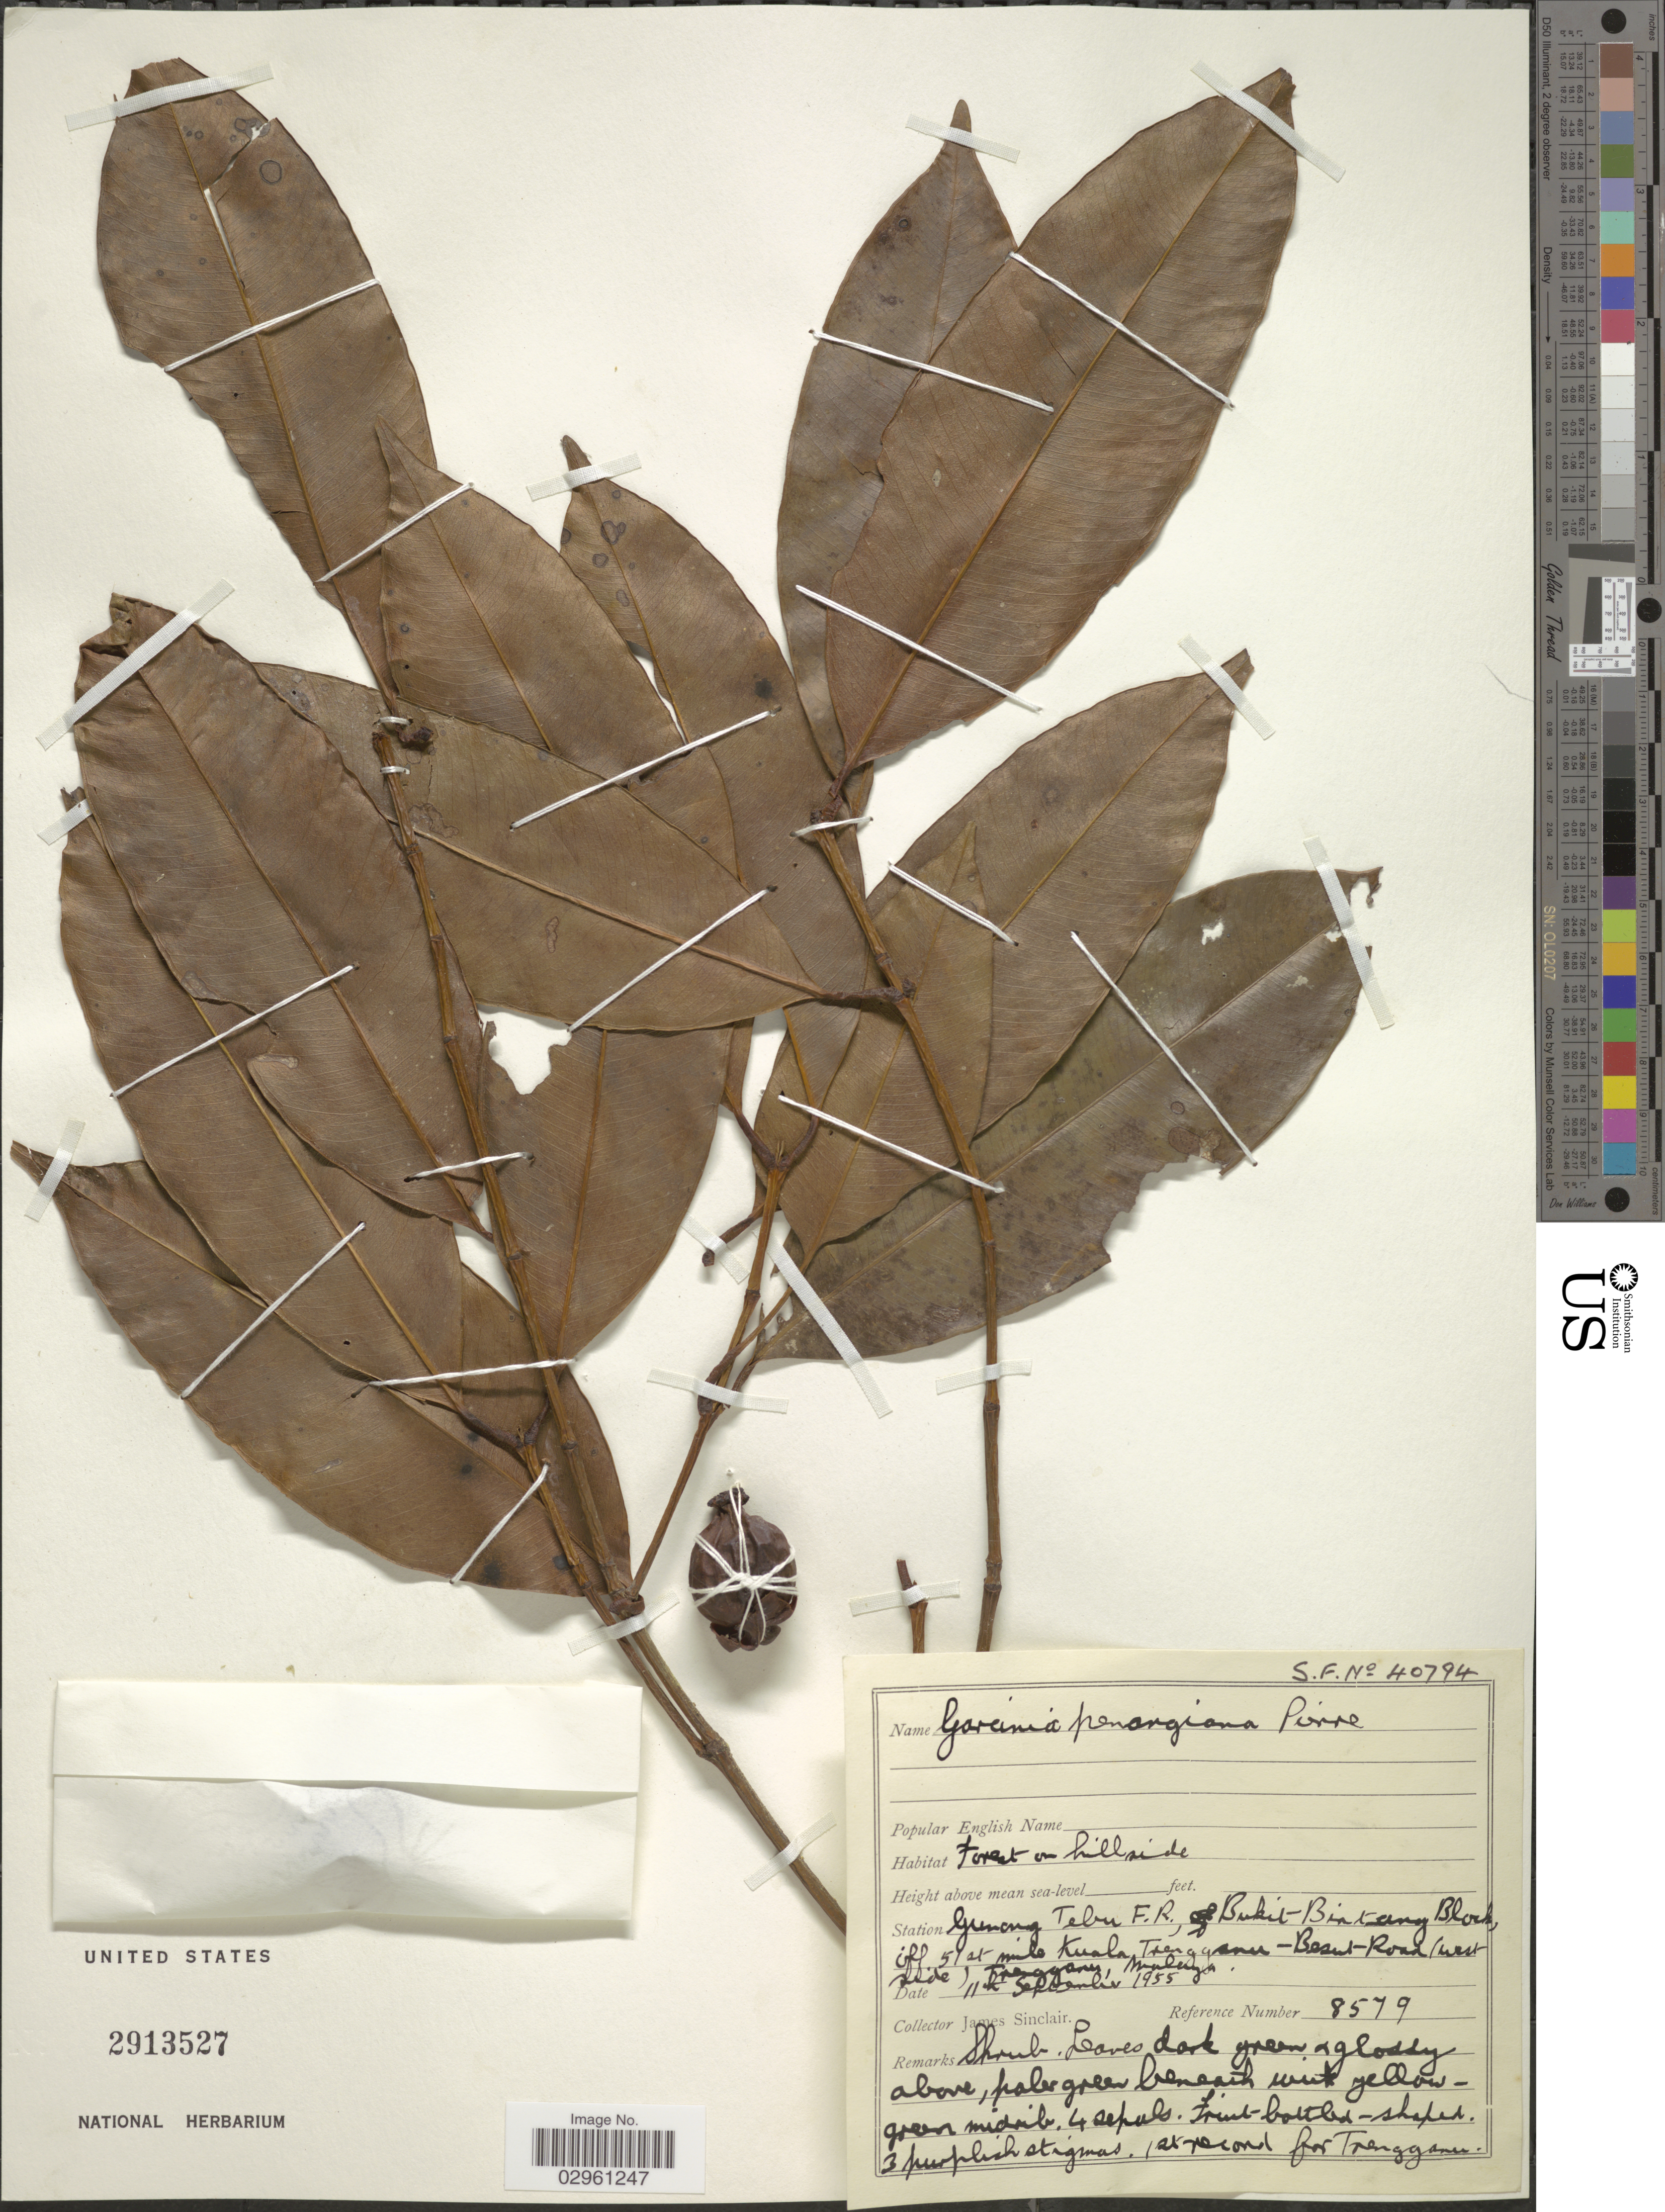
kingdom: Plantae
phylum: Tracheophyta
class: Magnoliopsida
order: Malpighiales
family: Clusiaceae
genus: Garcinia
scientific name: Garcinia penangiana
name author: Pierre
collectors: J. Sinclair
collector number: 8579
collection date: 1955-09-11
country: Malaysia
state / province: Terengganu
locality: Station Genang Tebu F. R., Bukit-Bintang Block off 51 at mile Kuala Trengganu - Besut-Road (west side), Trengganu, Malaya.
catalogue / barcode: US 2913527